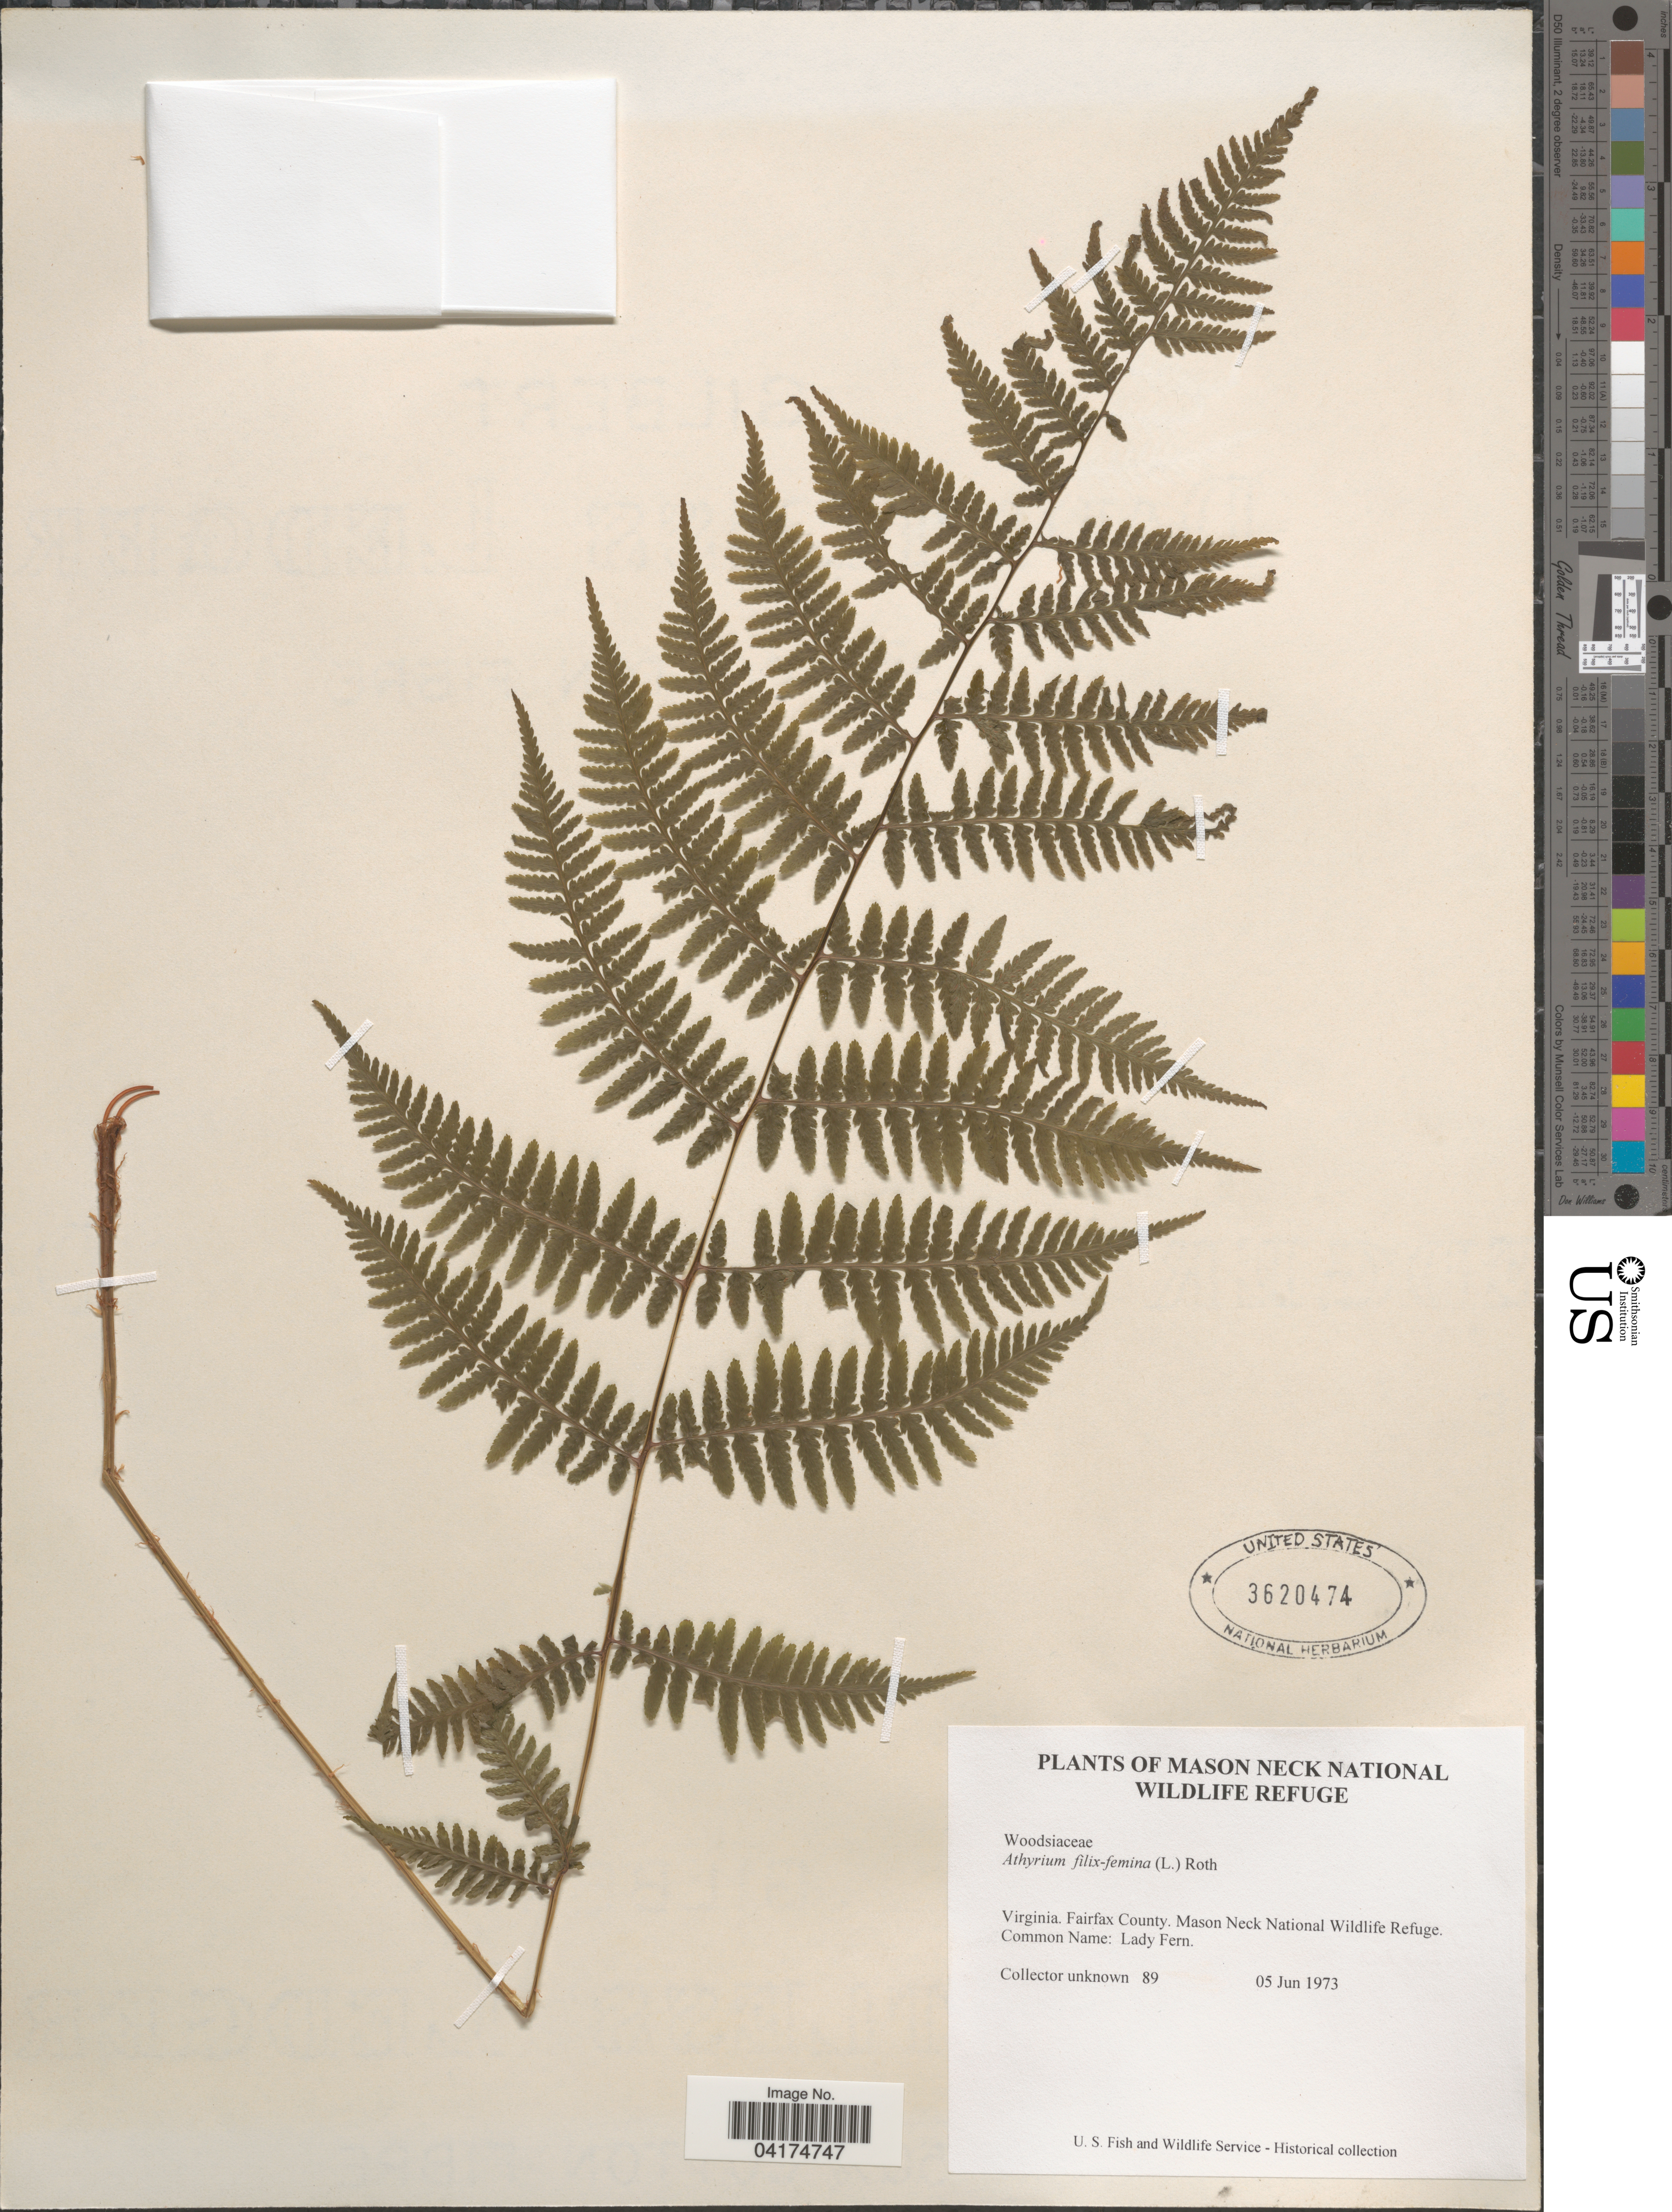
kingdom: Plantae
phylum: Tracheophyta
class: Polypodiopsida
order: Polypodiales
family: Athyriaceae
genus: Athyrium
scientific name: Athyrium filix-femina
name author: (L.) Roth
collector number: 89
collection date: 1973-06-05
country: United States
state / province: Virginia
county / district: Fairfax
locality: Mason Neck National Wildlife Refuge. Fairfax County. Mason Neck National Wildlife Refuge.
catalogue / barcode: US 3620474